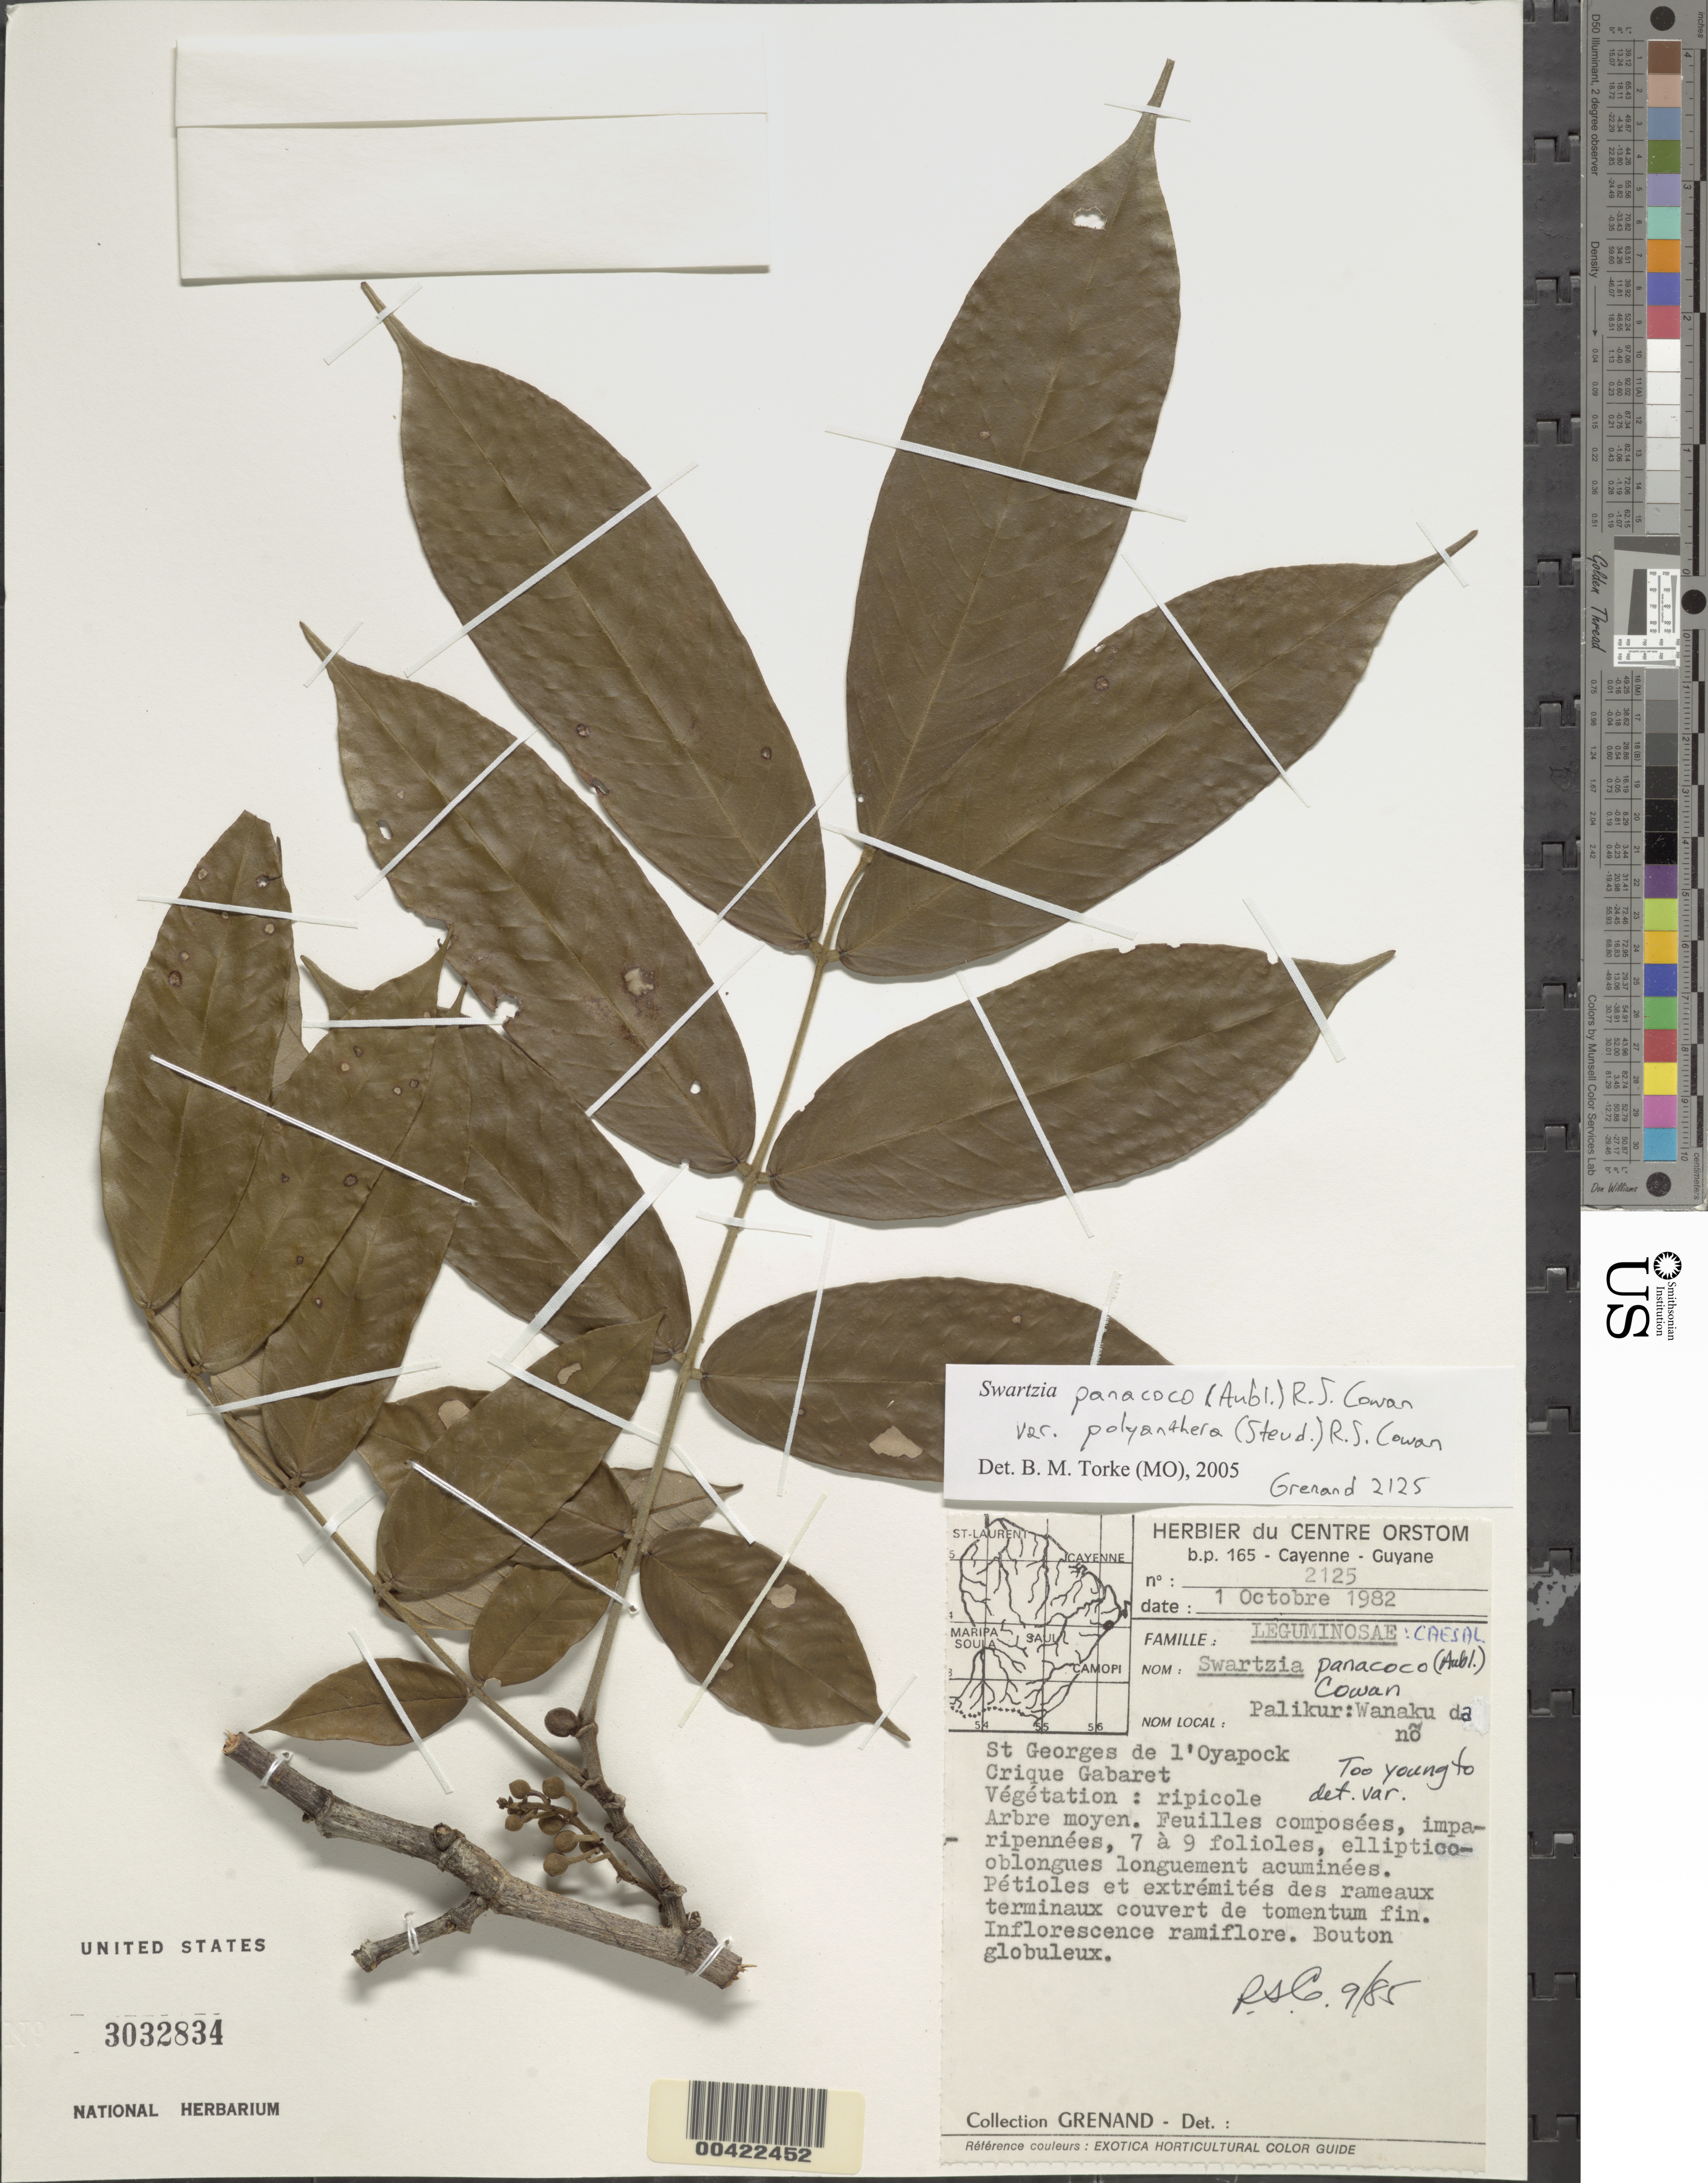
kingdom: Plantae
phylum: Tracheophyta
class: Magnoliopsida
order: Fabales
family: Fabaceae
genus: Swartzia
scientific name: Swartzia panacoco var. polyanthera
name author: (Steud.) R.S. Cowan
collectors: P. Grenand et al.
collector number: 2125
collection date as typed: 01 Oct 1982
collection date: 1982-10-01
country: French Guiana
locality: St. Georges de Oyapock; Crique Gabaret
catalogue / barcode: US 3032834